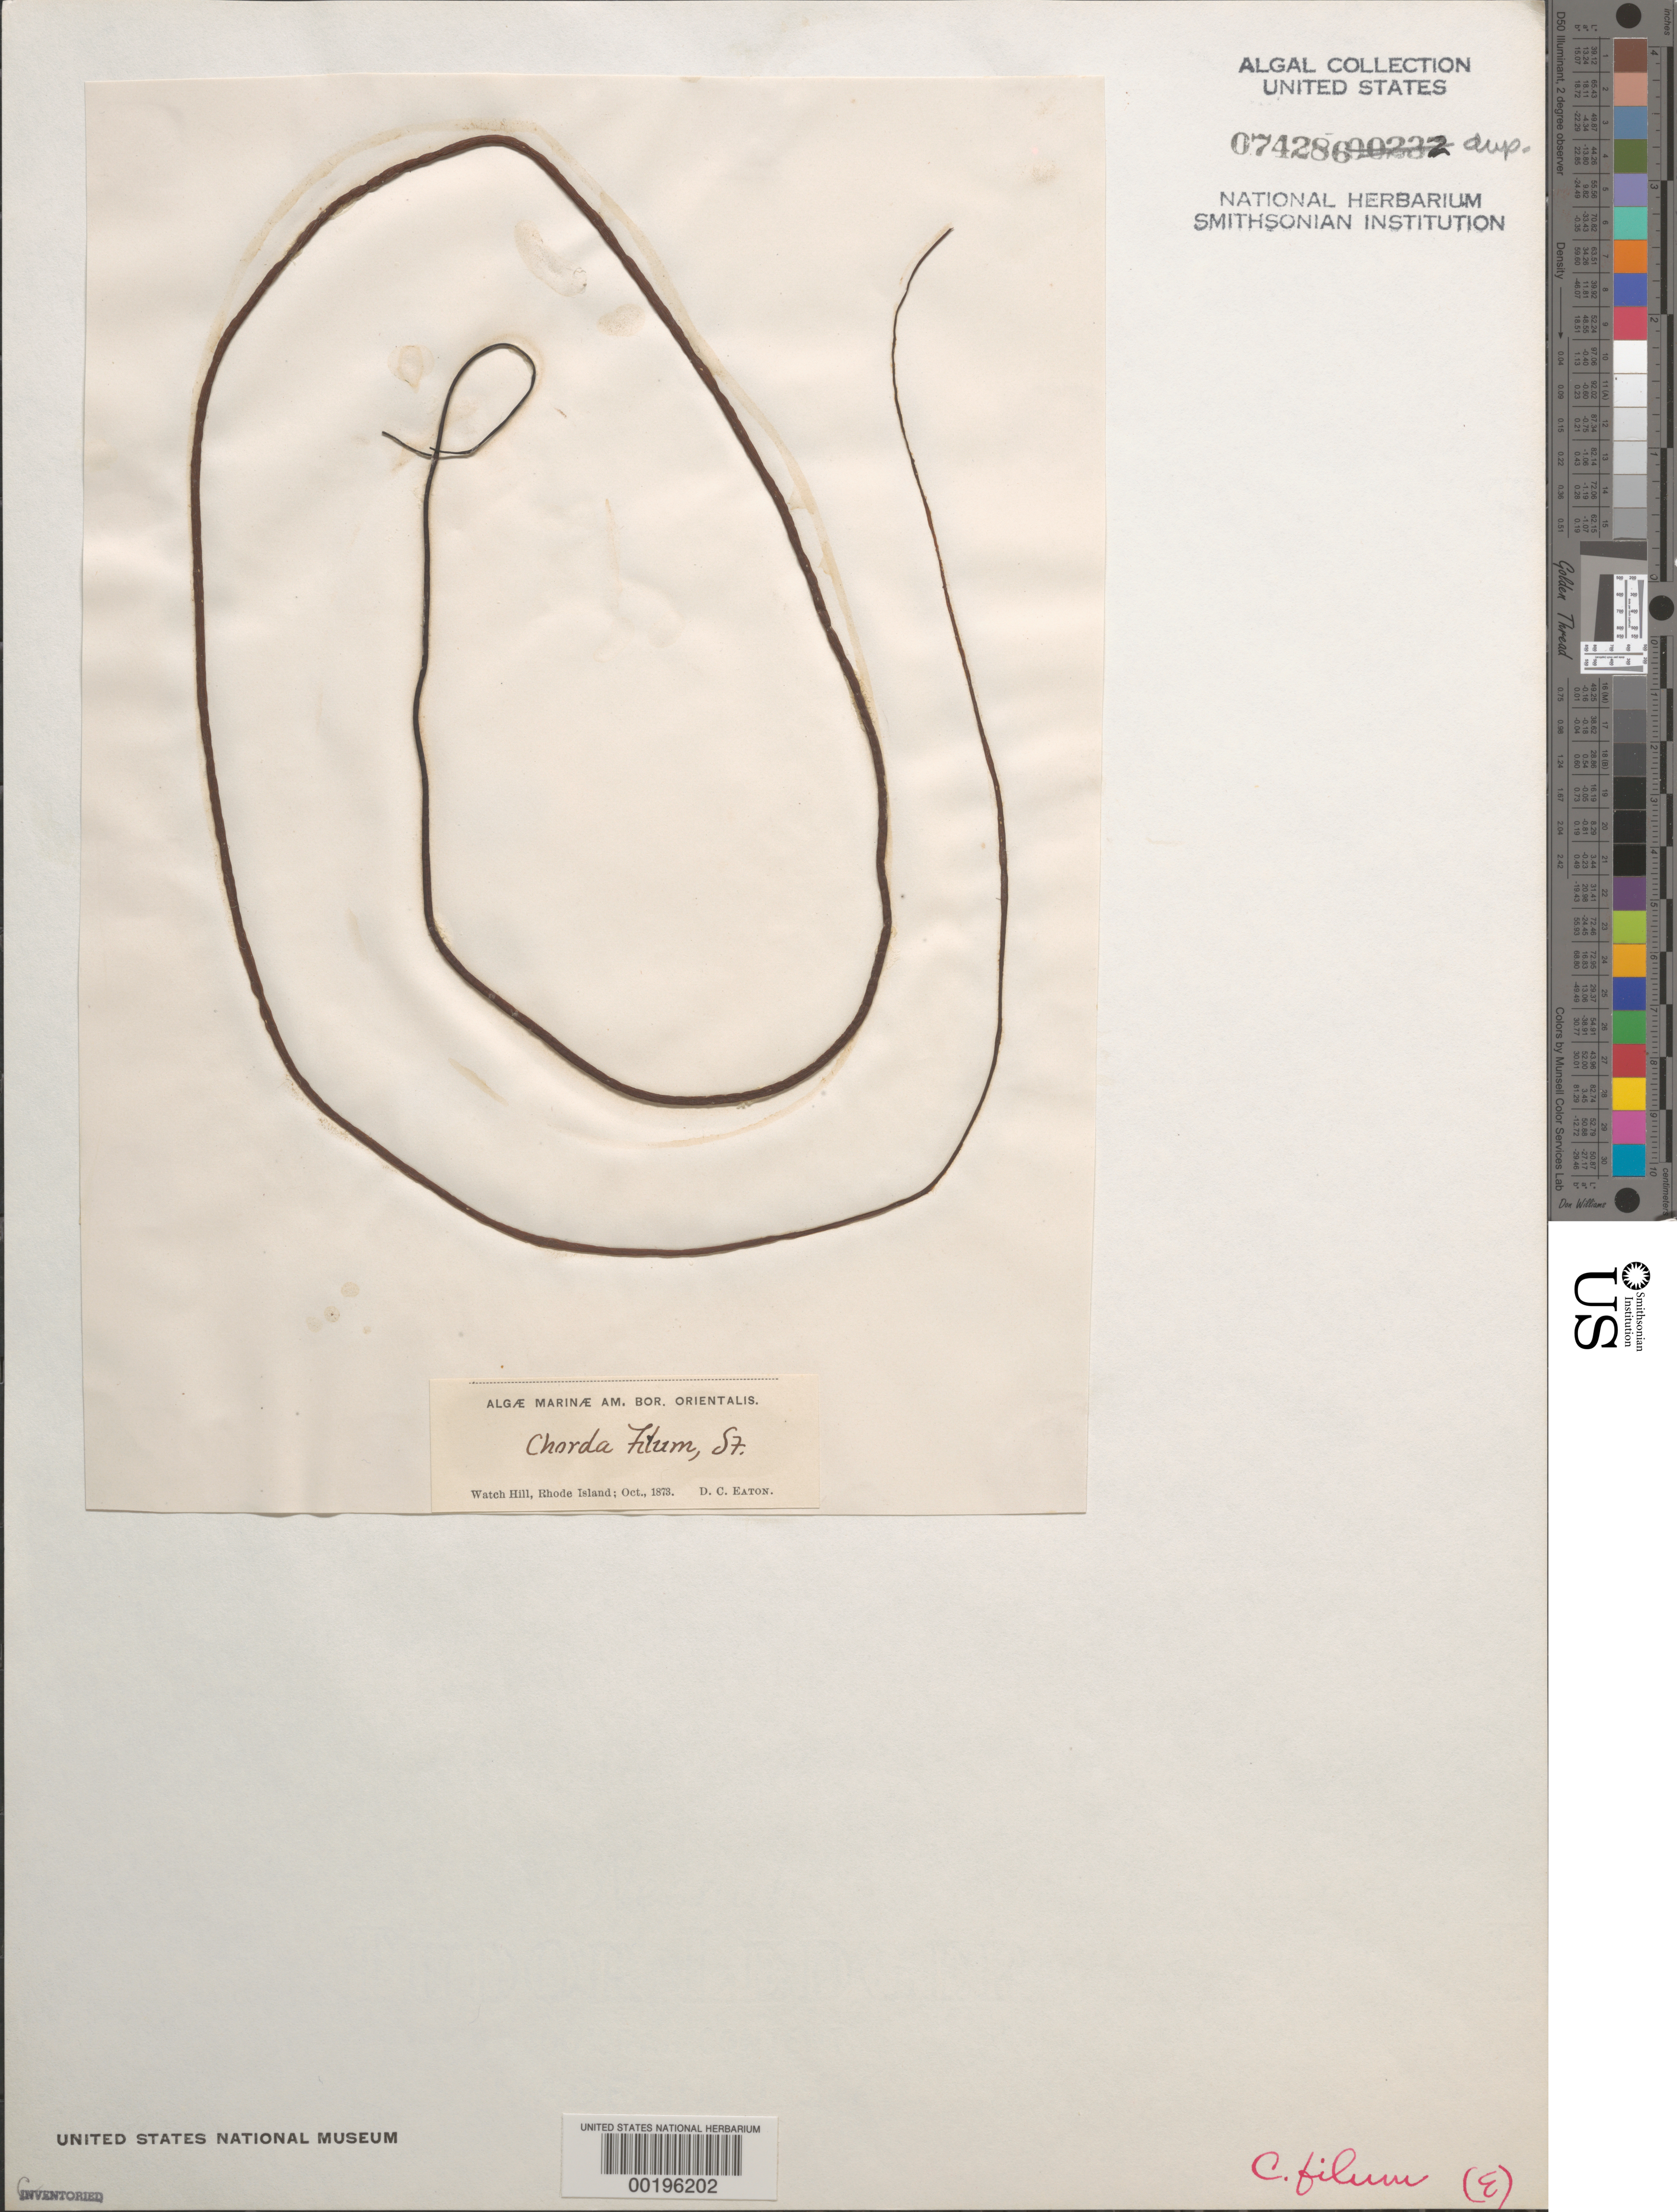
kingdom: Chromista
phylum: Ochrophyta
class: Phaeophyceae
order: Laminariales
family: Chordaceae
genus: Chorda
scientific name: Chorda filum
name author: (L.) Stackh.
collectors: D. C. Eaton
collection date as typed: Oct 1873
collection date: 1873-10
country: United States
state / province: Rhode Island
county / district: Washington County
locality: Watch Hill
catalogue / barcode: US 74286